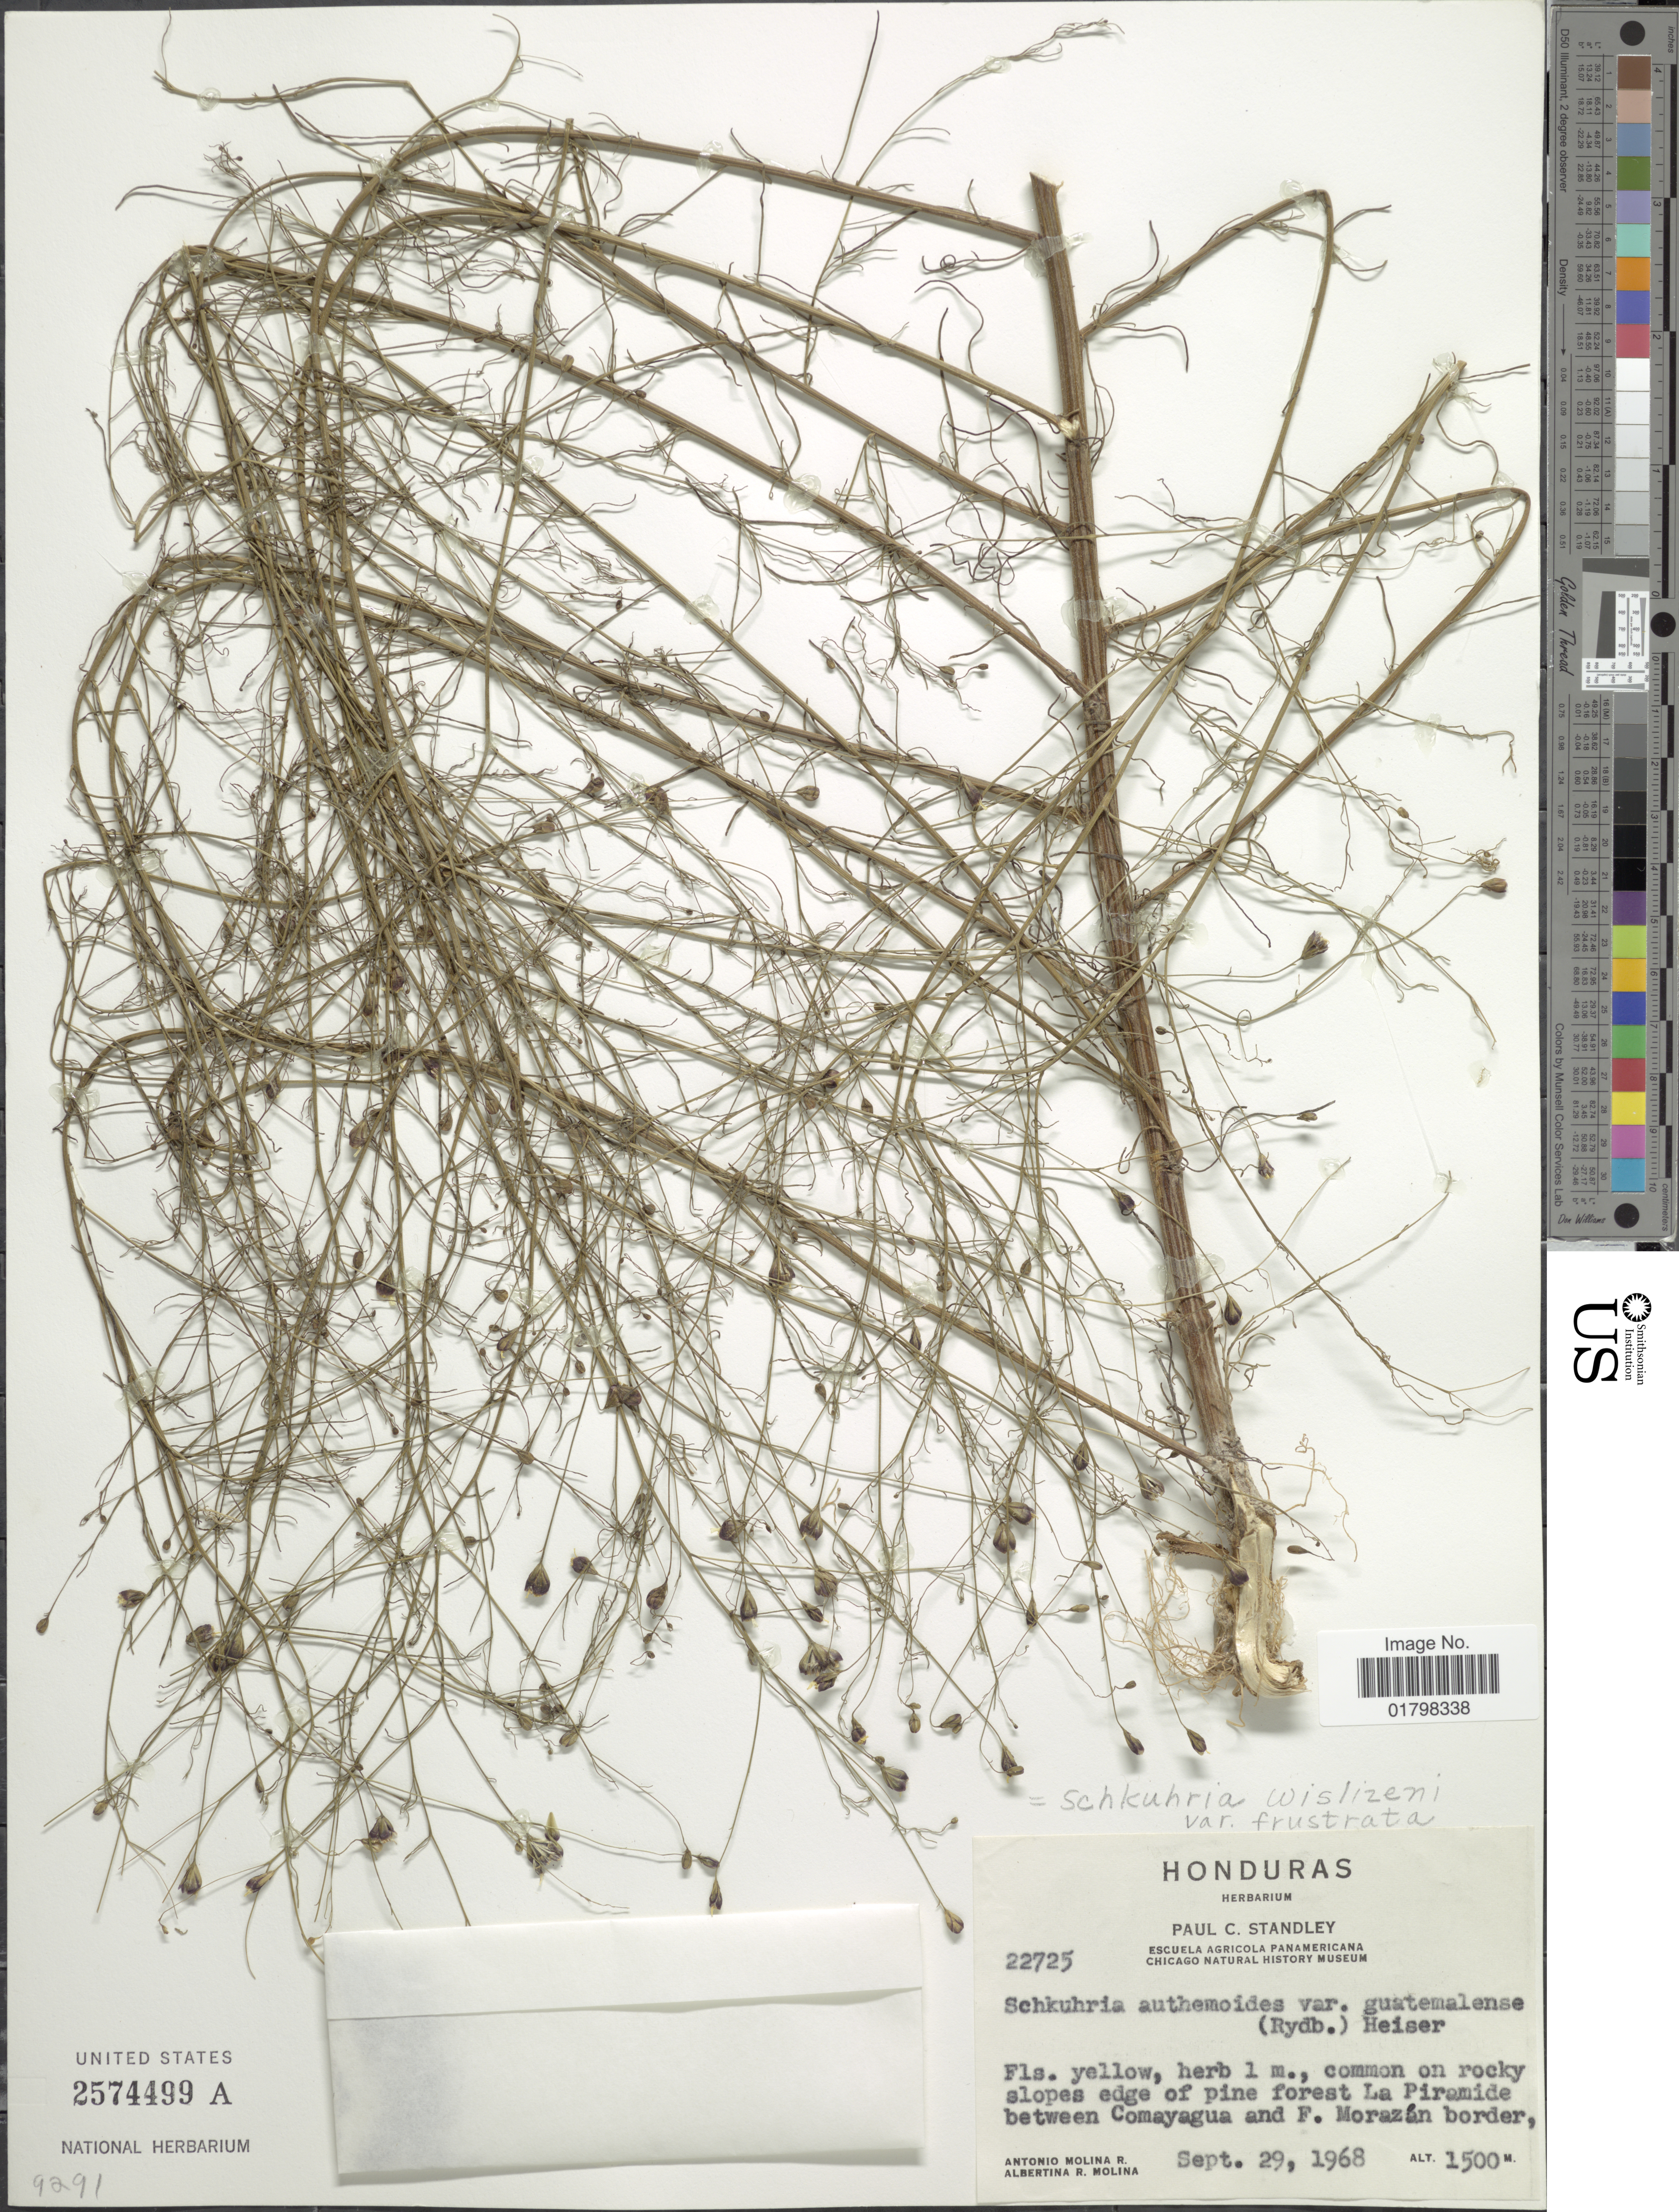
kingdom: Plantae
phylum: Tracheophyta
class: Magnoliopsida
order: Asterales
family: Asteraceae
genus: Schkuhria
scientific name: Schkuhria wislizeni var. frustrata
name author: S.F. Blake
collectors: A. Molina R. & A. R. Molina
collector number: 22725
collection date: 1968-09-29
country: Honduras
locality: Common on rocky slopes edge of pine forest La Piramide between Comayagua and F. Morazan border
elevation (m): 1500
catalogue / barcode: US 2574499A